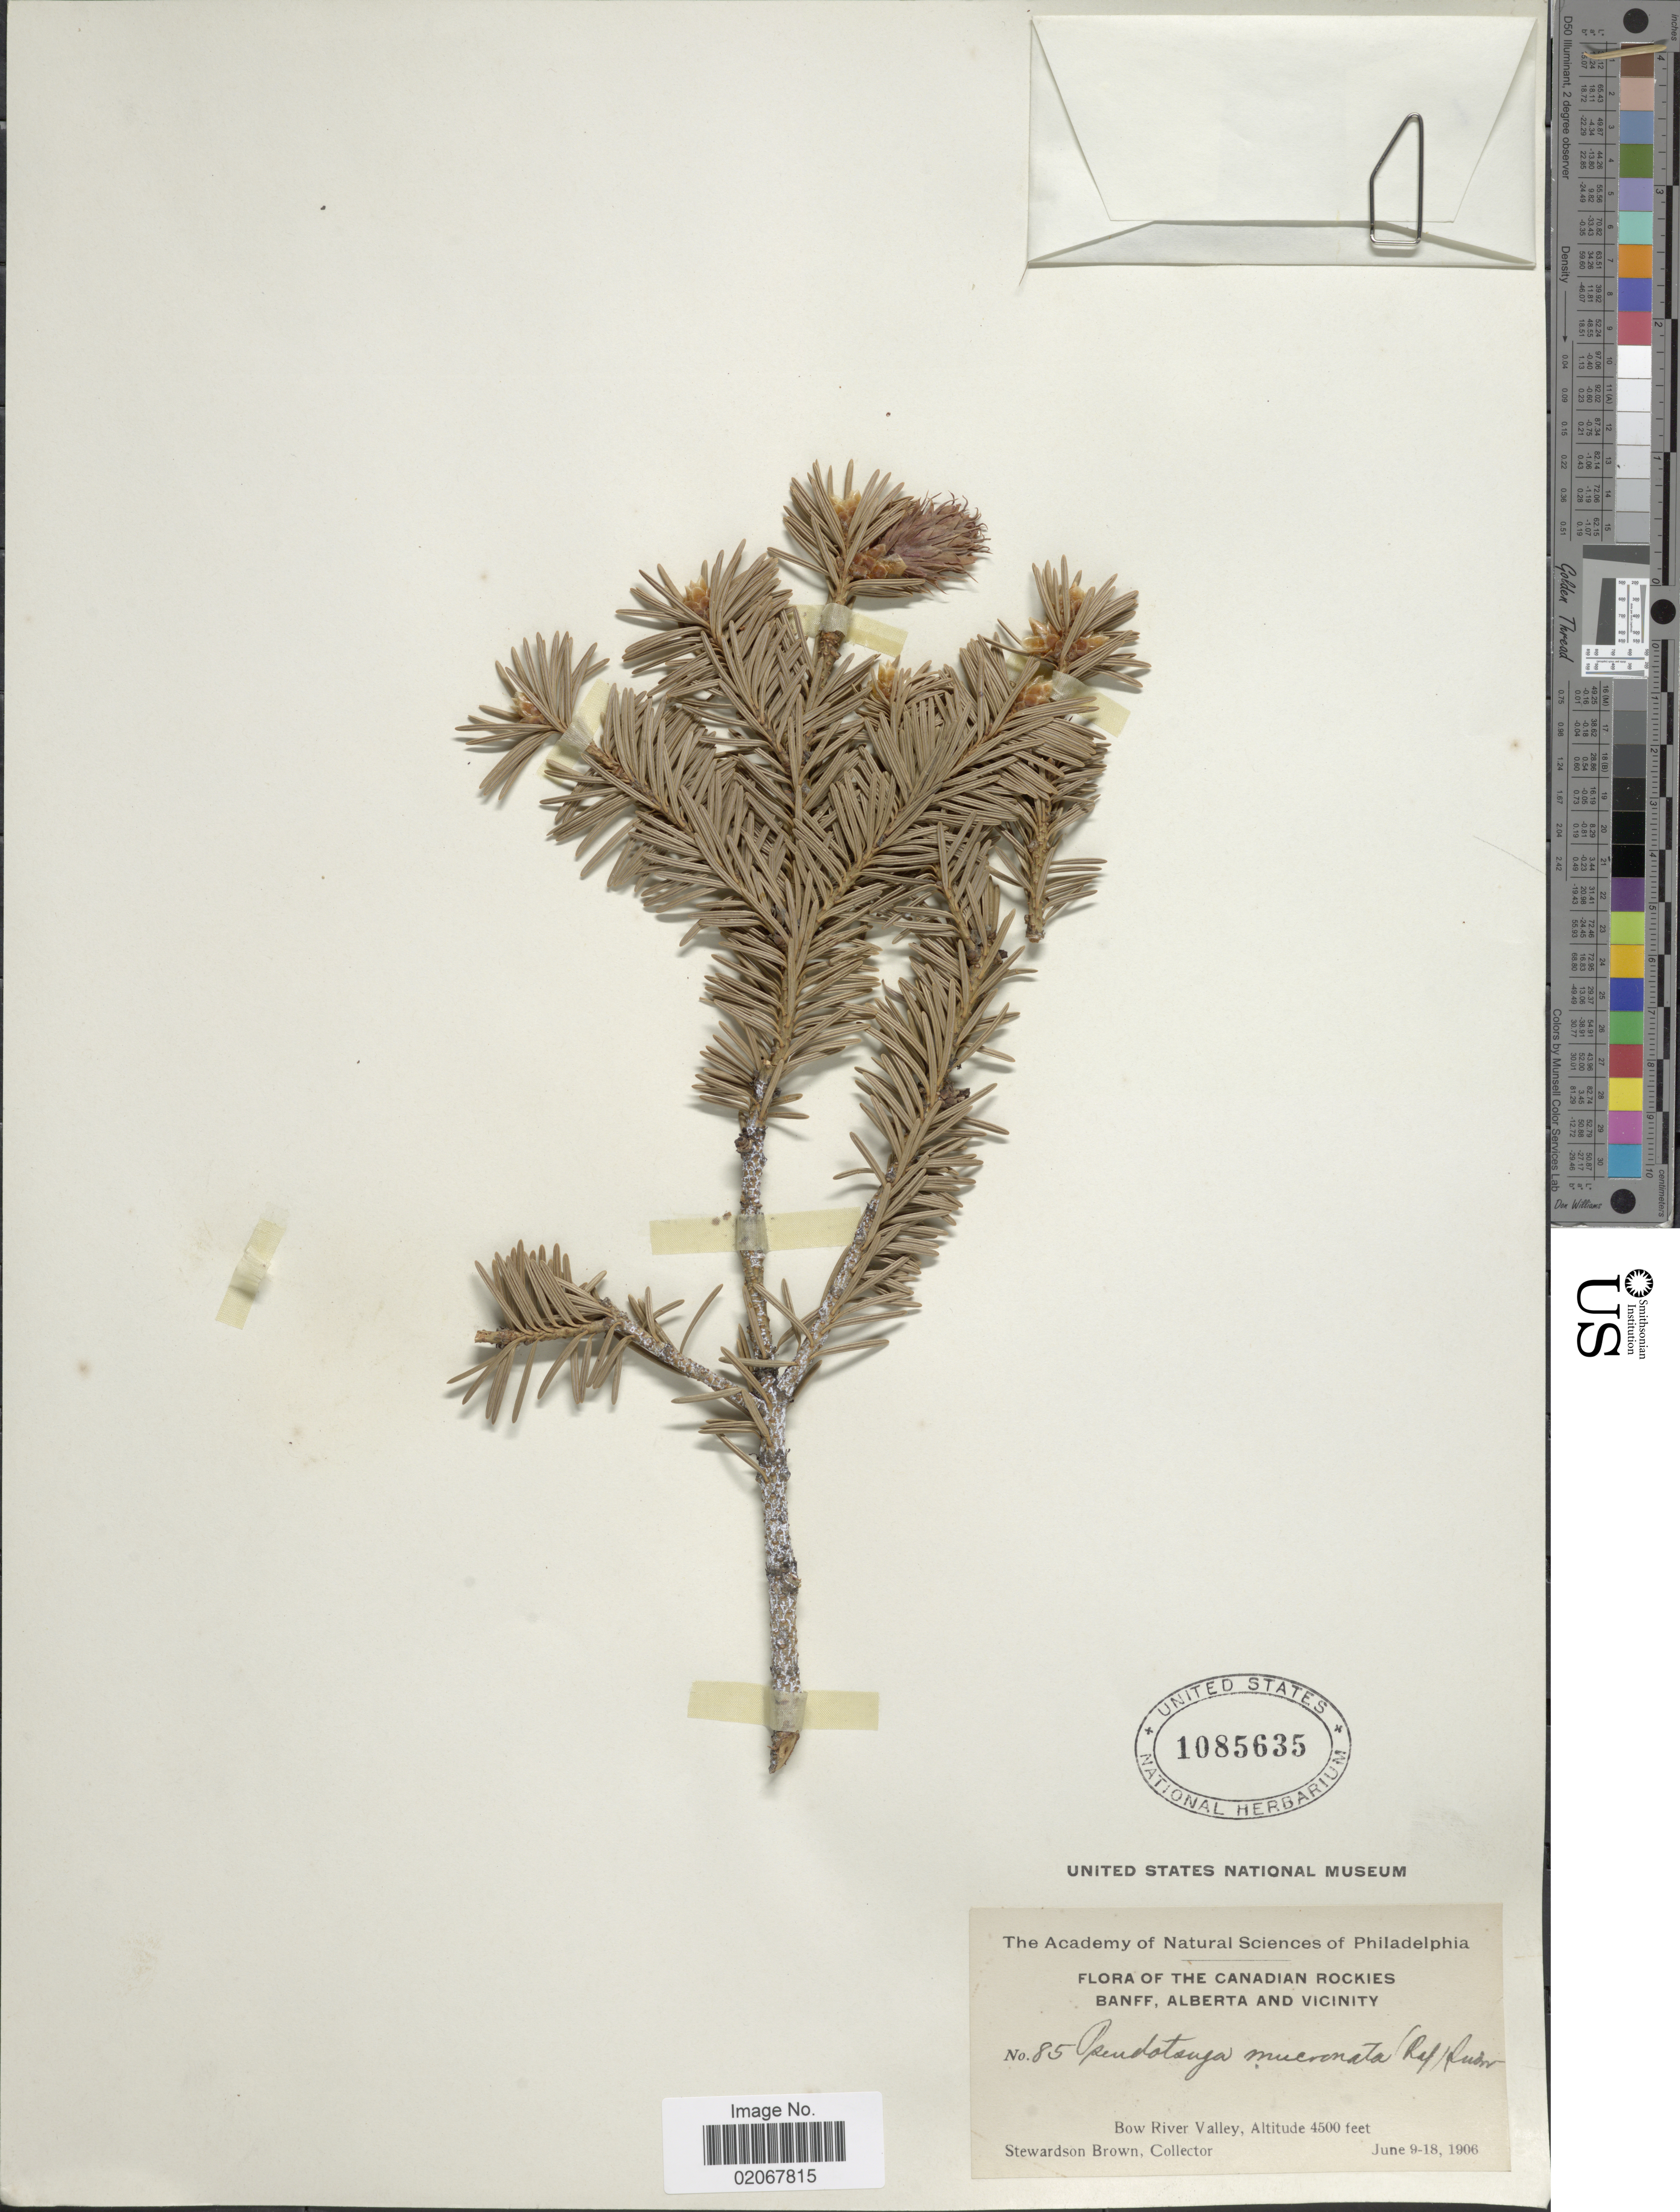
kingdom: Plantae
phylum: Tracheophyta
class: Pinopsida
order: Pinales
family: Pinaceae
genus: Pseudotsuga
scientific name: Pseudotsuga menziesii var. glauca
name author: (Beissn.) Franco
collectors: S. Brown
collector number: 85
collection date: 1906-06-09/1906-06-18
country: Canada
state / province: Alberta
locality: Tha Canadian Rockies, Banff, Alberta and vicinity. Bow River Valley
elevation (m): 1372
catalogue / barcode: US 1085635